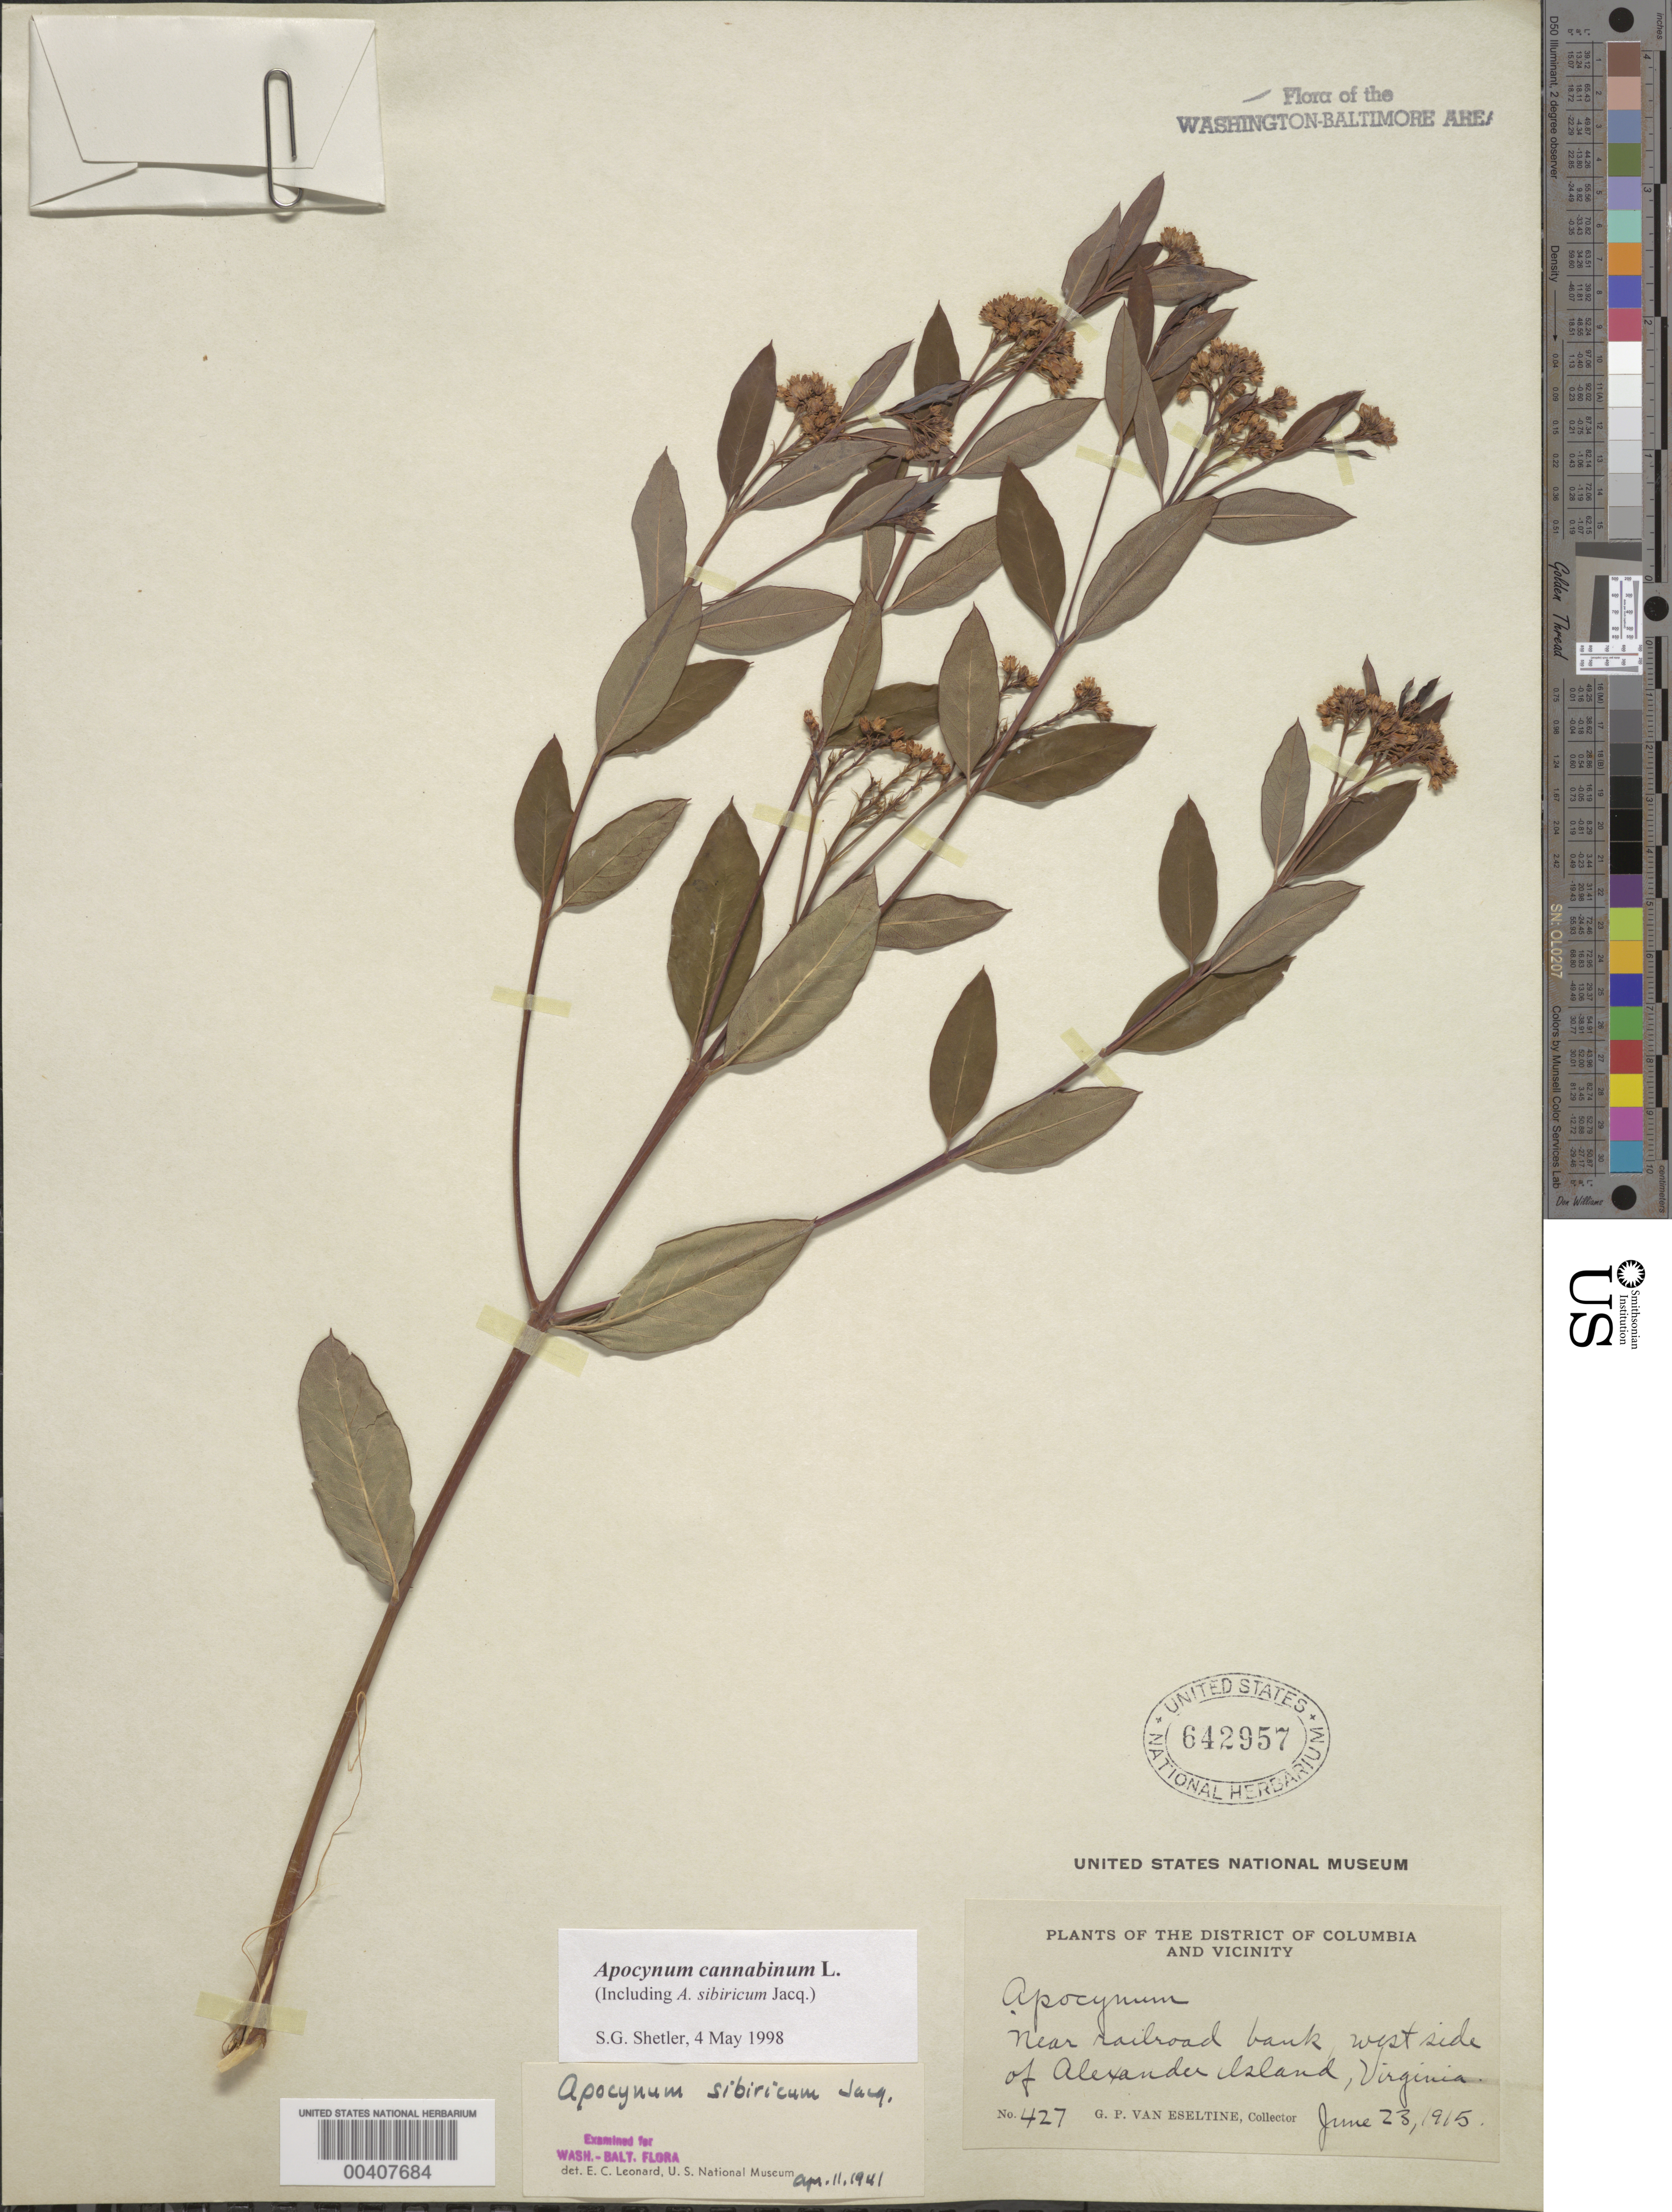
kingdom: Plantae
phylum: Tracheophyta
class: Magnoliopsida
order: Gentianales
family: Apocynaceae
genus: Apocynum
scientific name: Apocynum cannabinum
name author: L.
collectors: G. P. Van Eseltine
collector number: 427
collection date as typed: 23 Jun 1915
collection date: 1915-06-23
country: United States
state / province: Virginia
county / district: Arlington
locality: Alexander Island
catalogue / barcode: US 642957